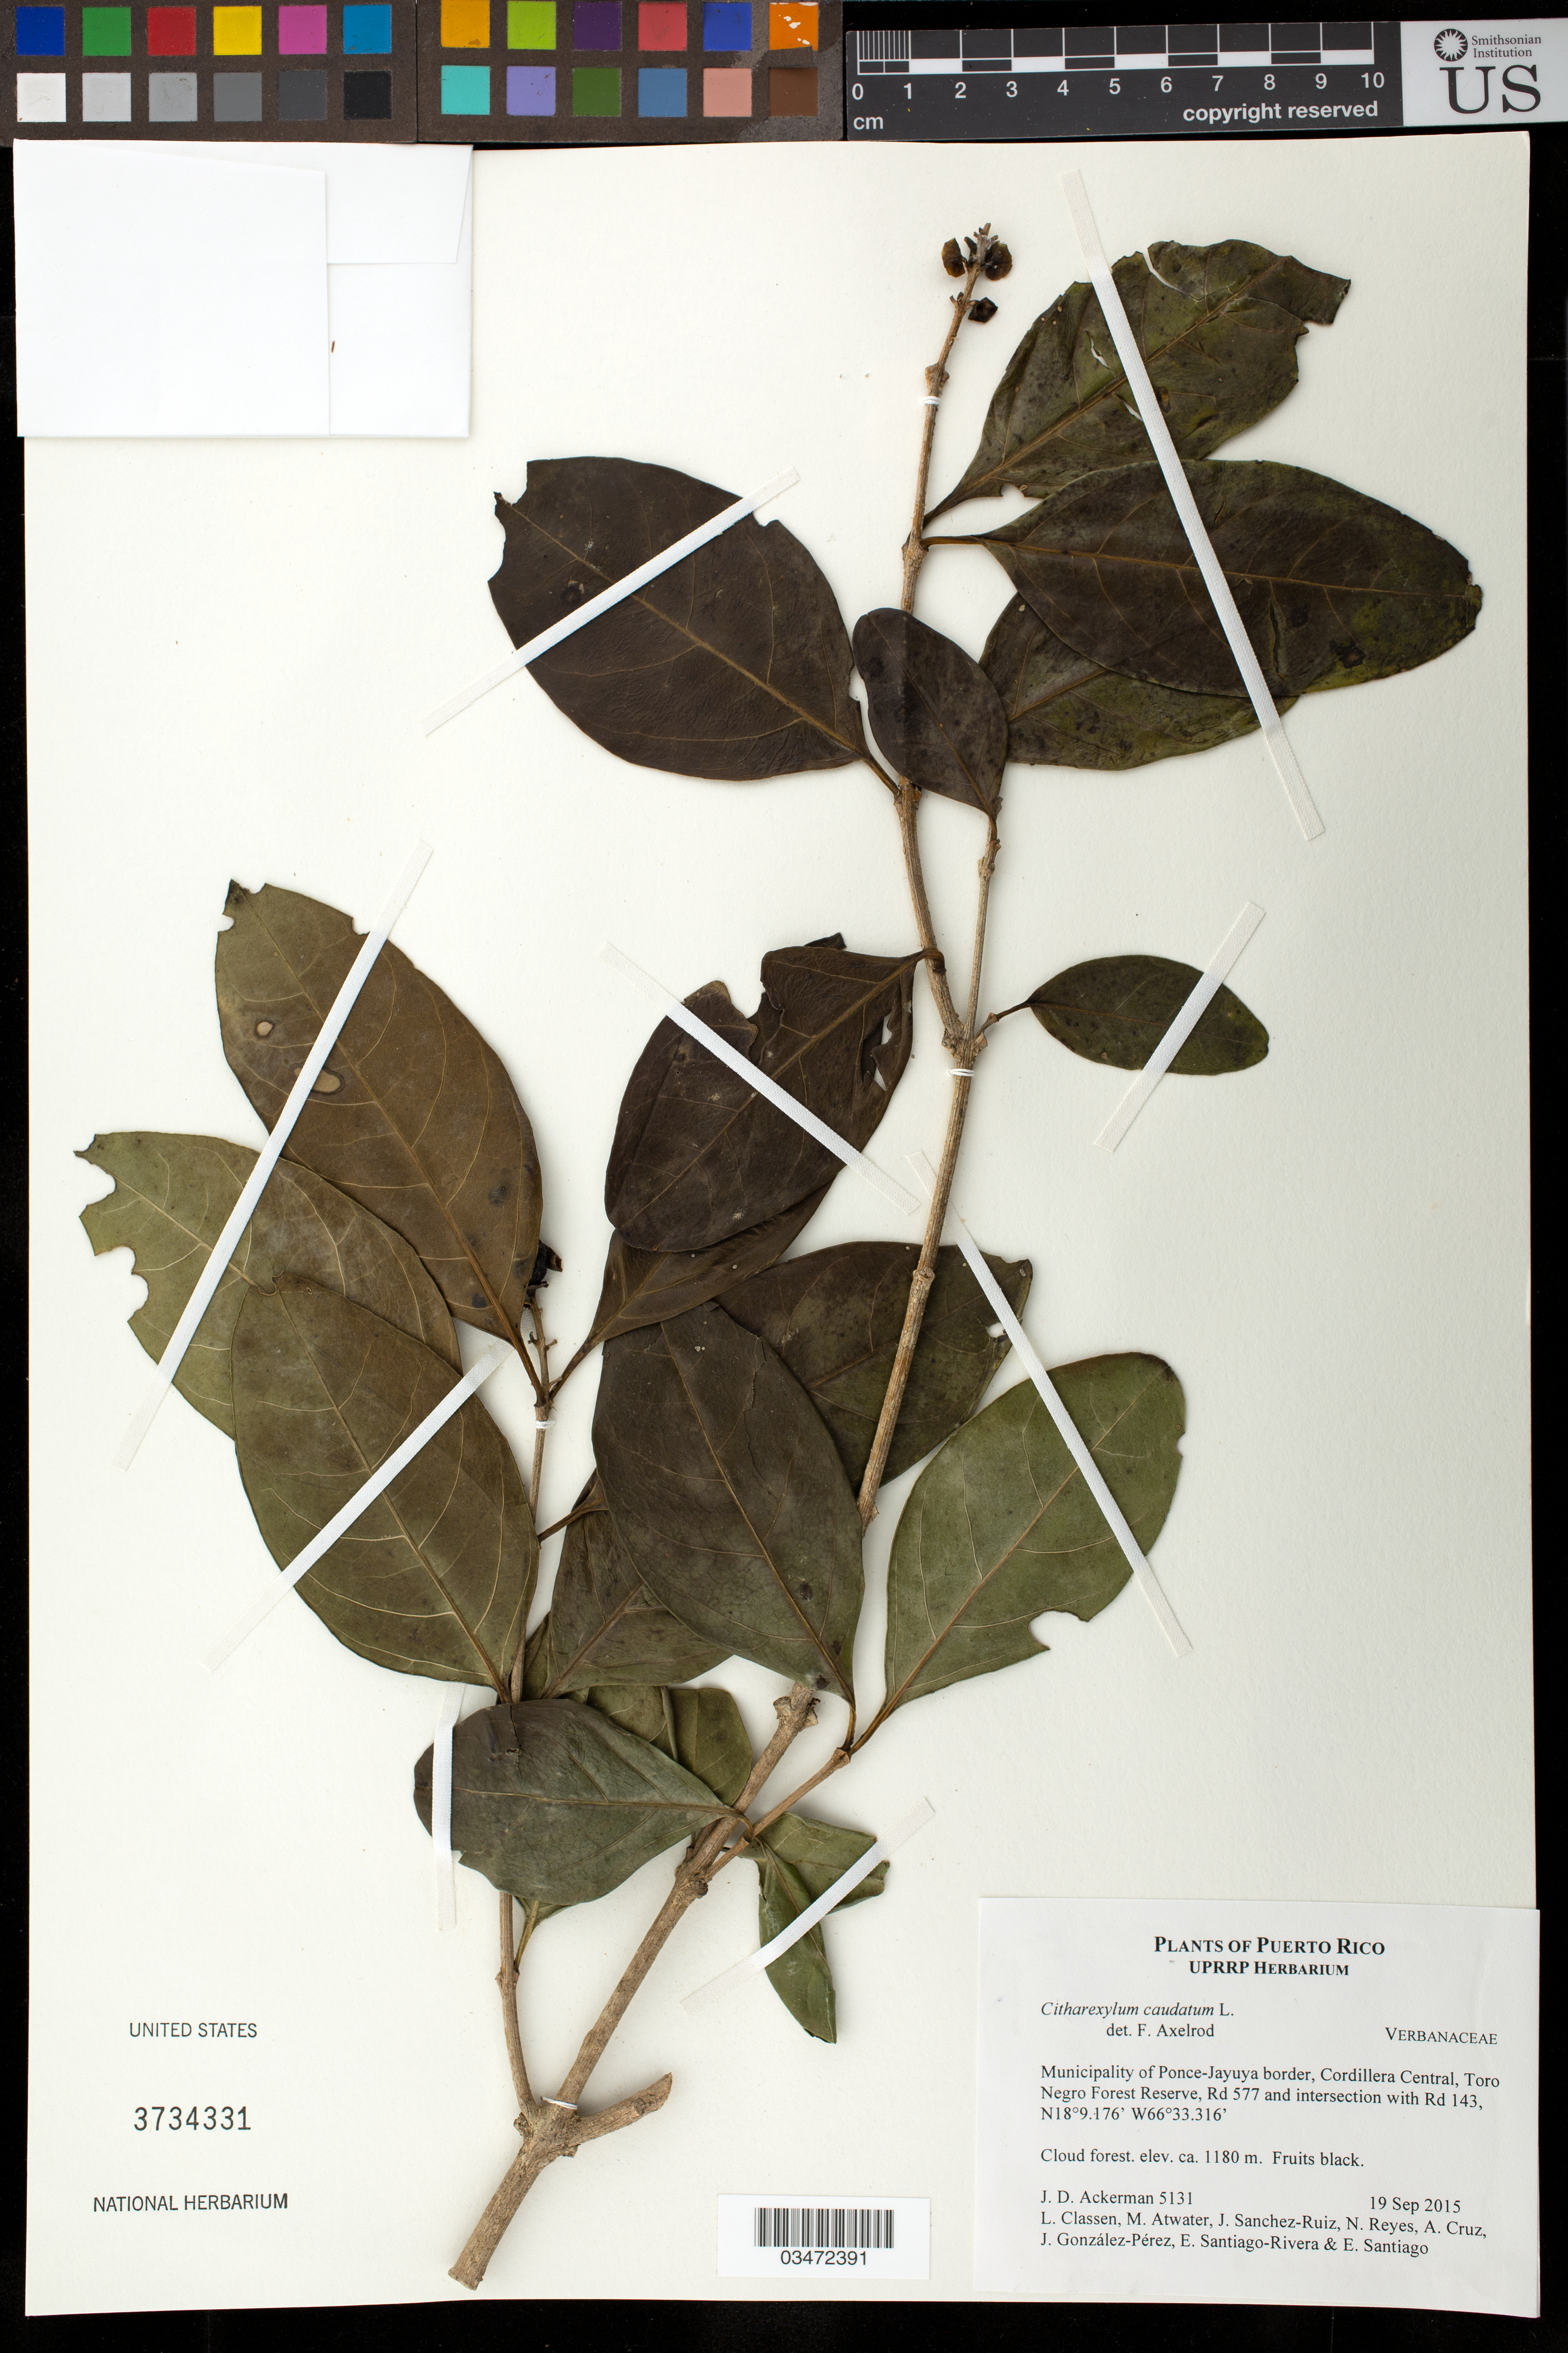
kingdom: Plantae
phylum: Tracheophyta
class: Magnoliopsida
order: Lamiales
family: Verbenaceae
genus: Citharexylum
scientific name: Citharexylum caudatum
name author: L.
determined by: Axelrod, F. S.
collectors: J. D. Ackerman, L. Classen, M. Atwater, J. Sanchez-Ruiz, N. Reyes, A. Cruz, J. González-Pérez, E. Santiago-Rivera & E. Santiago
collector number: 5131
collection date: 2015-09-19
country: Puerto Rico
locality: Mun. Ponce-Jayuya border, Cordillera Central, Toro Negro Forest Reserve, Rd 577 and intersection with Rd 143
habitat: Cloud forest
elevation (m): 1180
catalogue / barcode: US 3734331